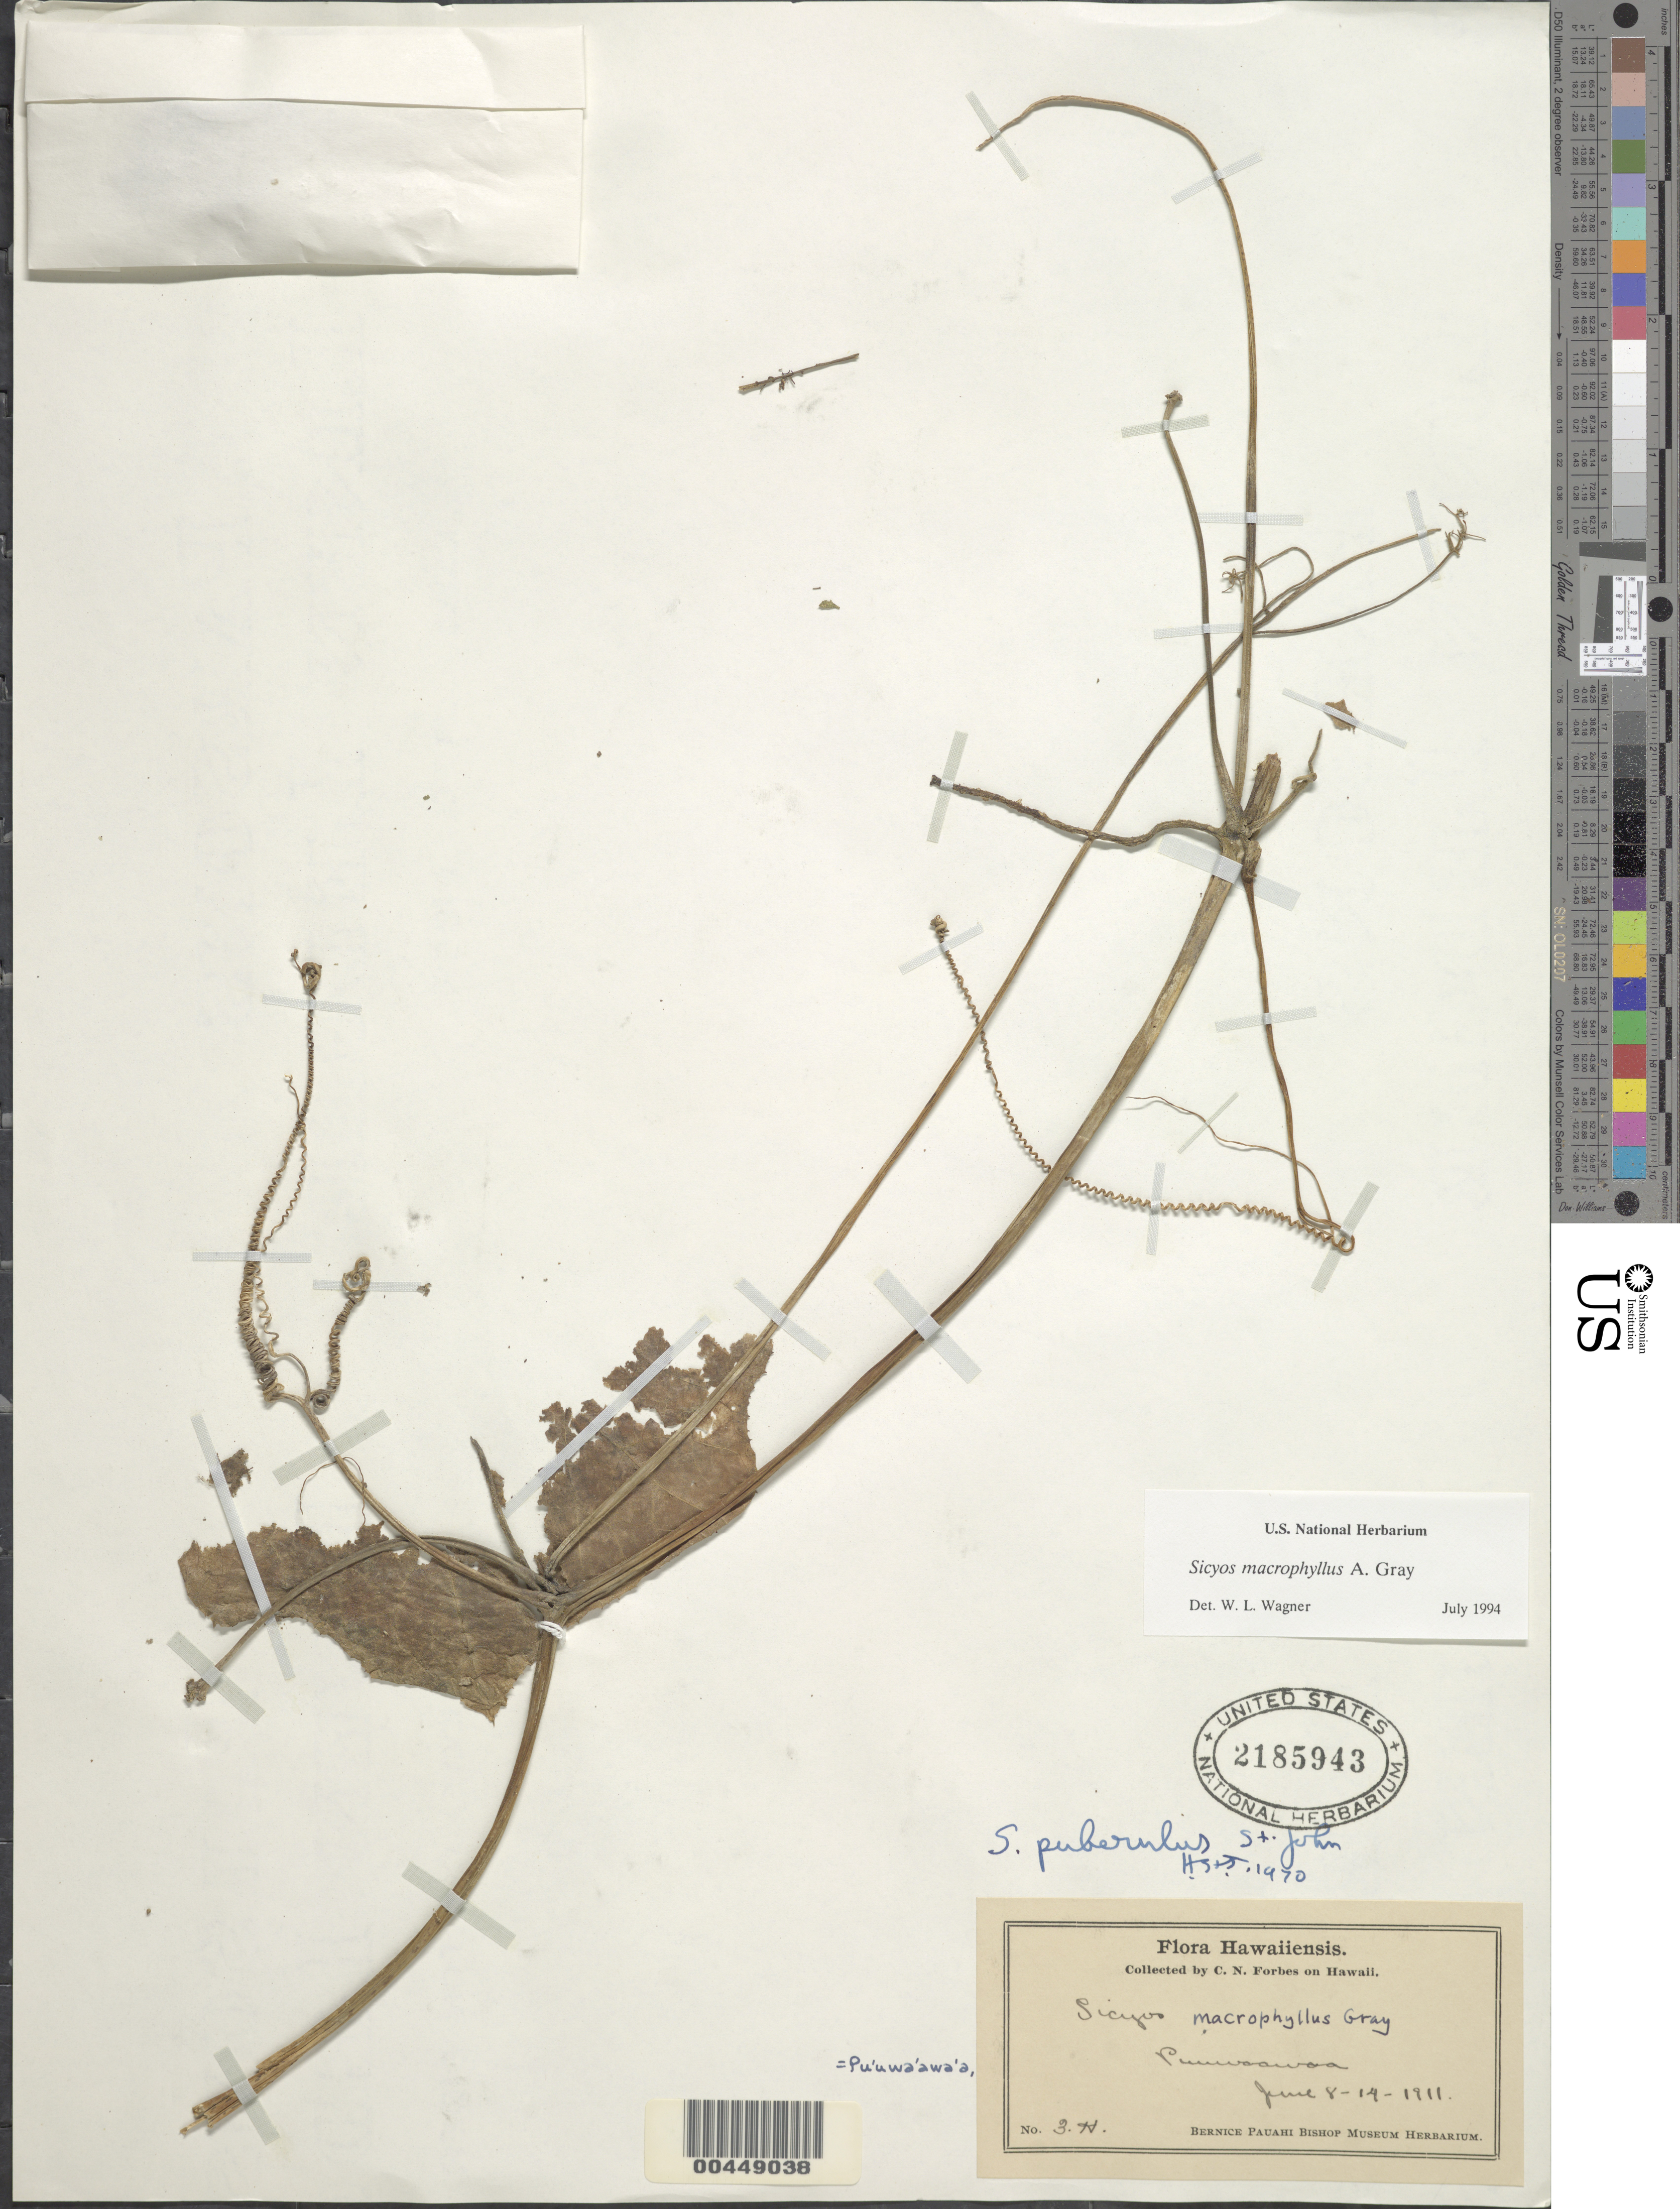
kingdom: Plantae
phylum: Tracheophyta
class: Magnoliopsida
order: Cucurbitales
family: Cucurbitaceae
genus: Sicyos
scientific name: Sicyos macrophyllus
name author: A. Gray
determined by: Wagner, W. L., (BOT), Smithsonian Institution - National Museum of Natural History (UNITED STATES)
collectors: C. N. Forbes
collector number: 3.H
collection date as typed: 8 Jun 1911 to 14 Jun 1911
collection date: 1911-06-08/1911-06-14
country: United States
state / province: Hawaii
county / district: Hawaii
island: Hawaii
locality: Puuwaawaa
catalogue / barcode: US 2185943